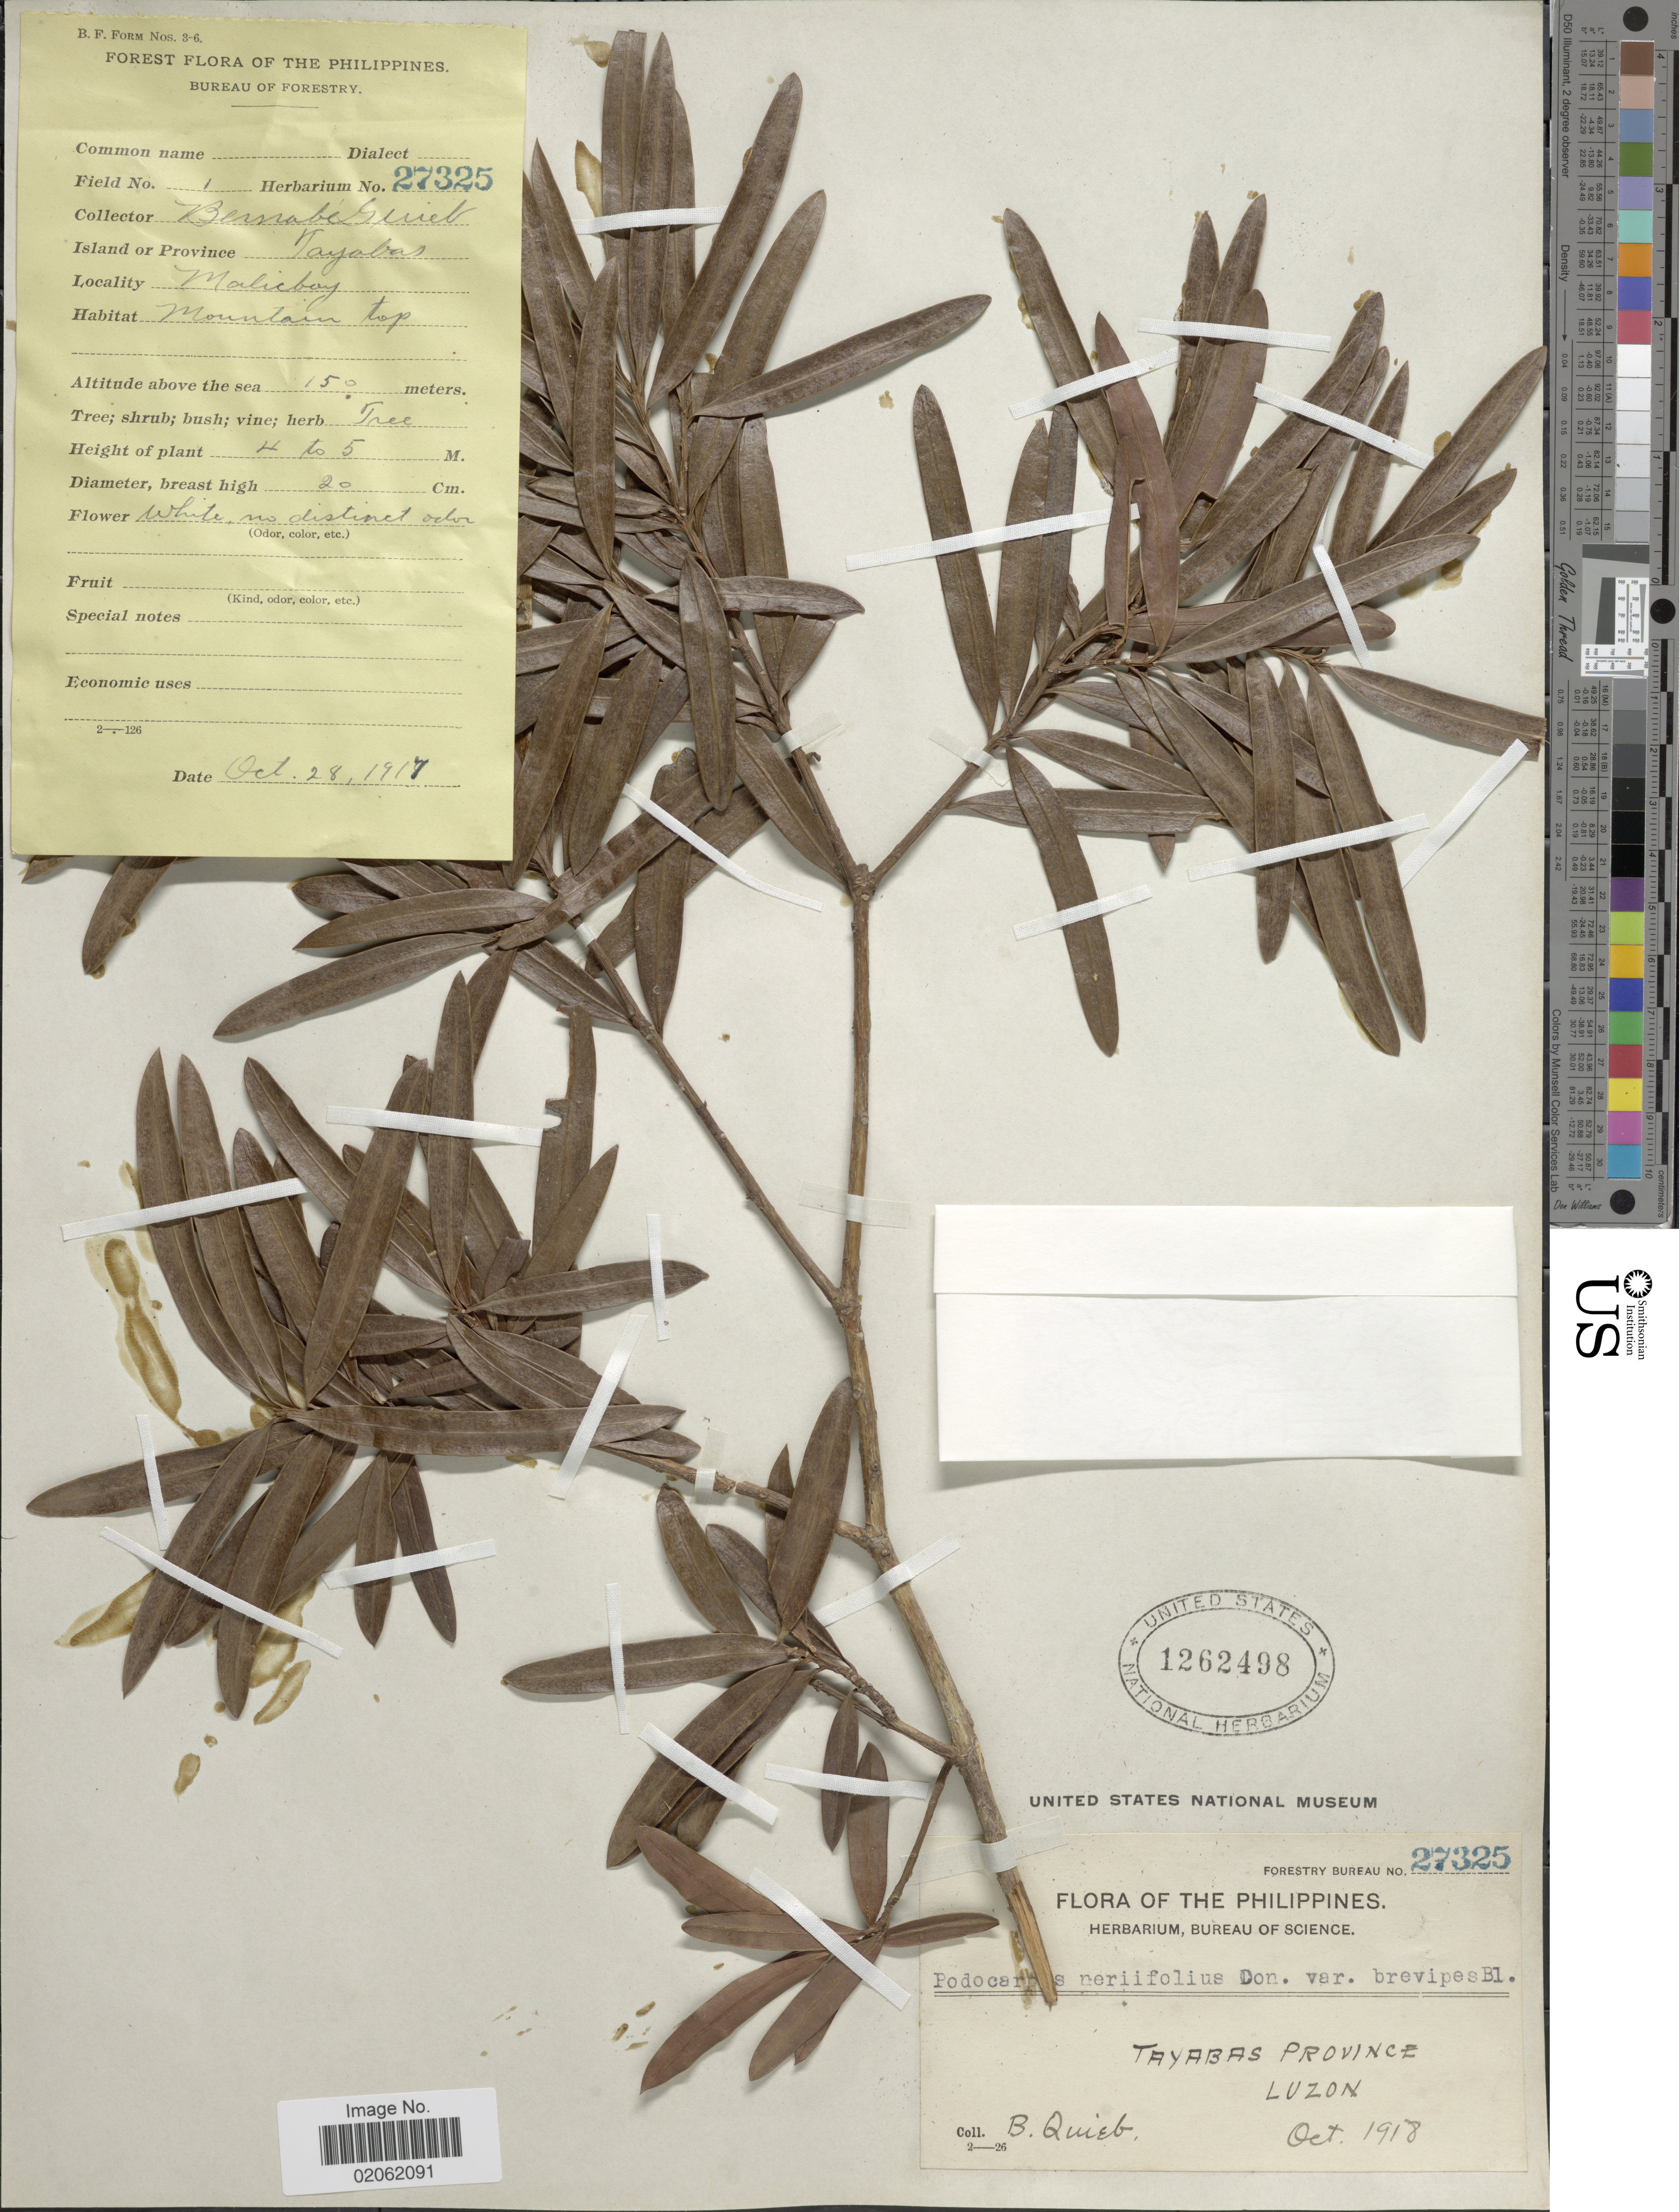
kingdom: Plantae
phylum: Tracheophyta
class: Pinopsida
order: Pinales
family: Podocarpaceae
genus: Podocarpus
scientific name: Podocarpus neriifolius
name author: D. Don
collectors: B. Quieb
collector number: Forestry Bureau 27325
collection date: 1918-10-28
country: Philippines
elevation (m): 150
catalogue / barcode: US 1262498